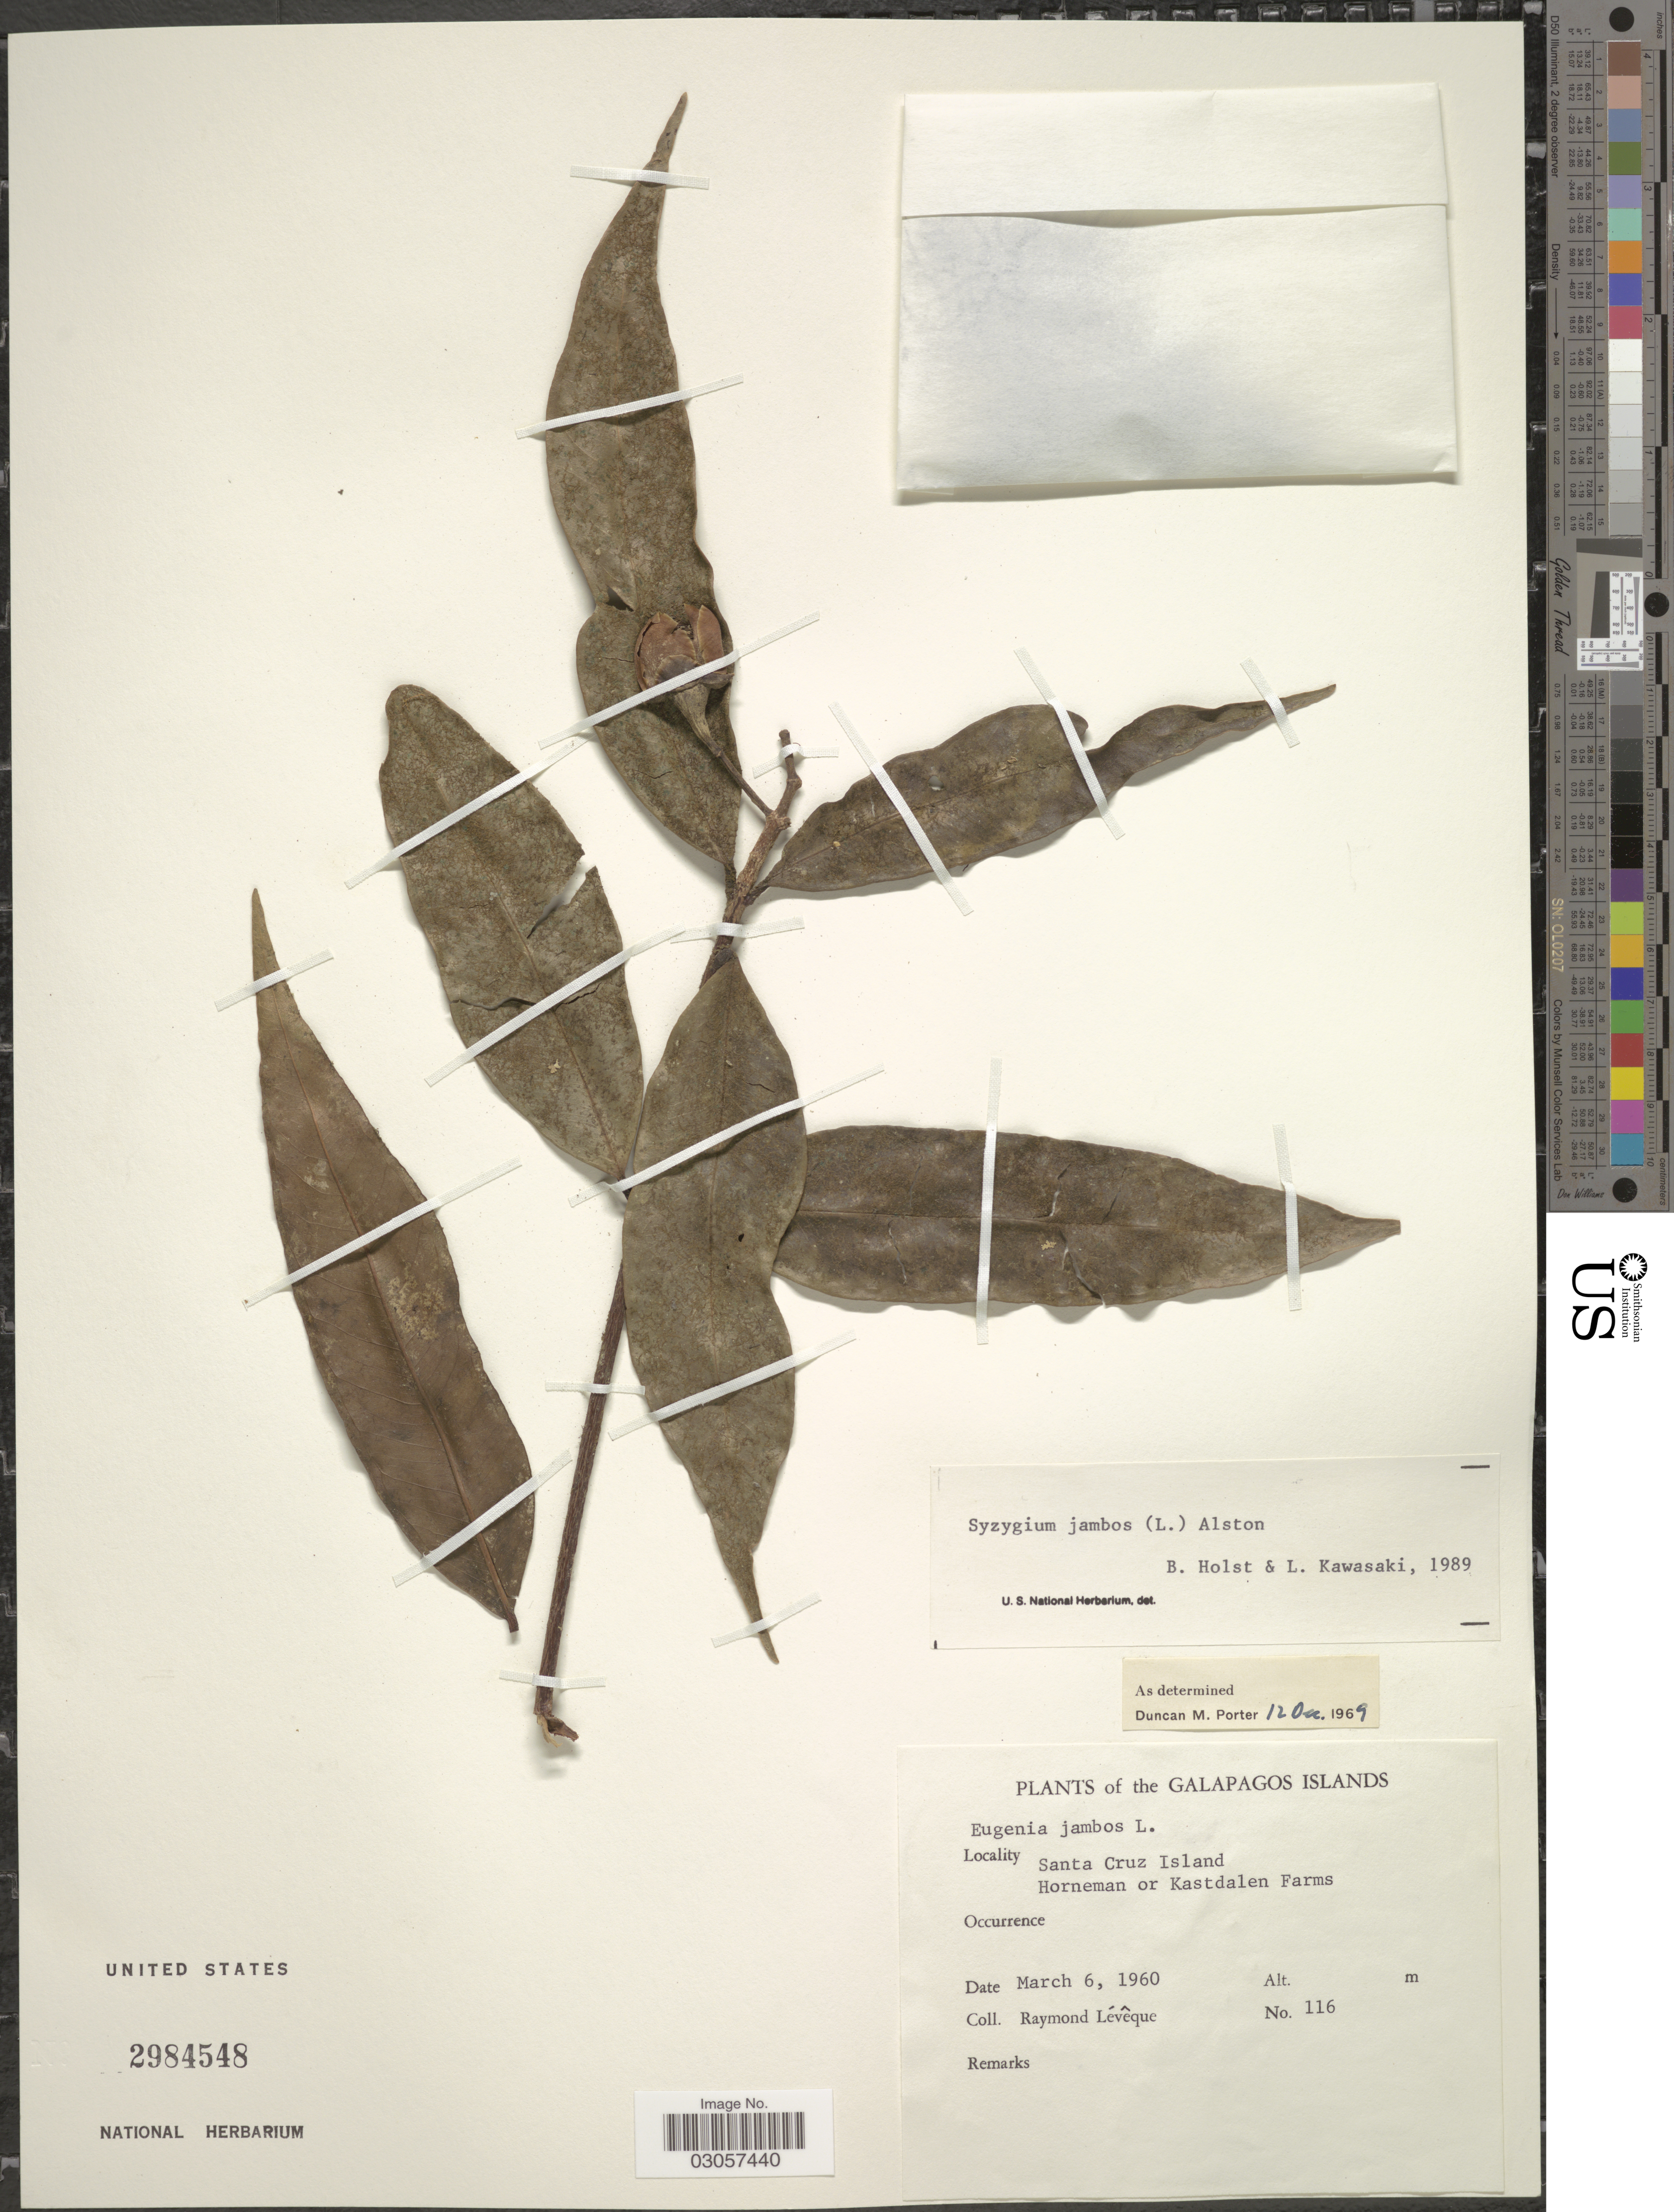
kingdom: Plantae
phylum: Tracheophyta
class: Magnoliopsida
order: Myrtales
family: Myrtaceae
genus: Syzygium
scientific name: Syzygium jambos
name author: (L.) Alston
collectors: R. Lévêque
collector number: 116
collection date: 1960-03-06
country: Ecuador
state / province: Colón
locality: The Galapagos Islands, Santa Cruz Island, Horneman or Kastdalen Farms.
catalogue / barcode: US 2984548